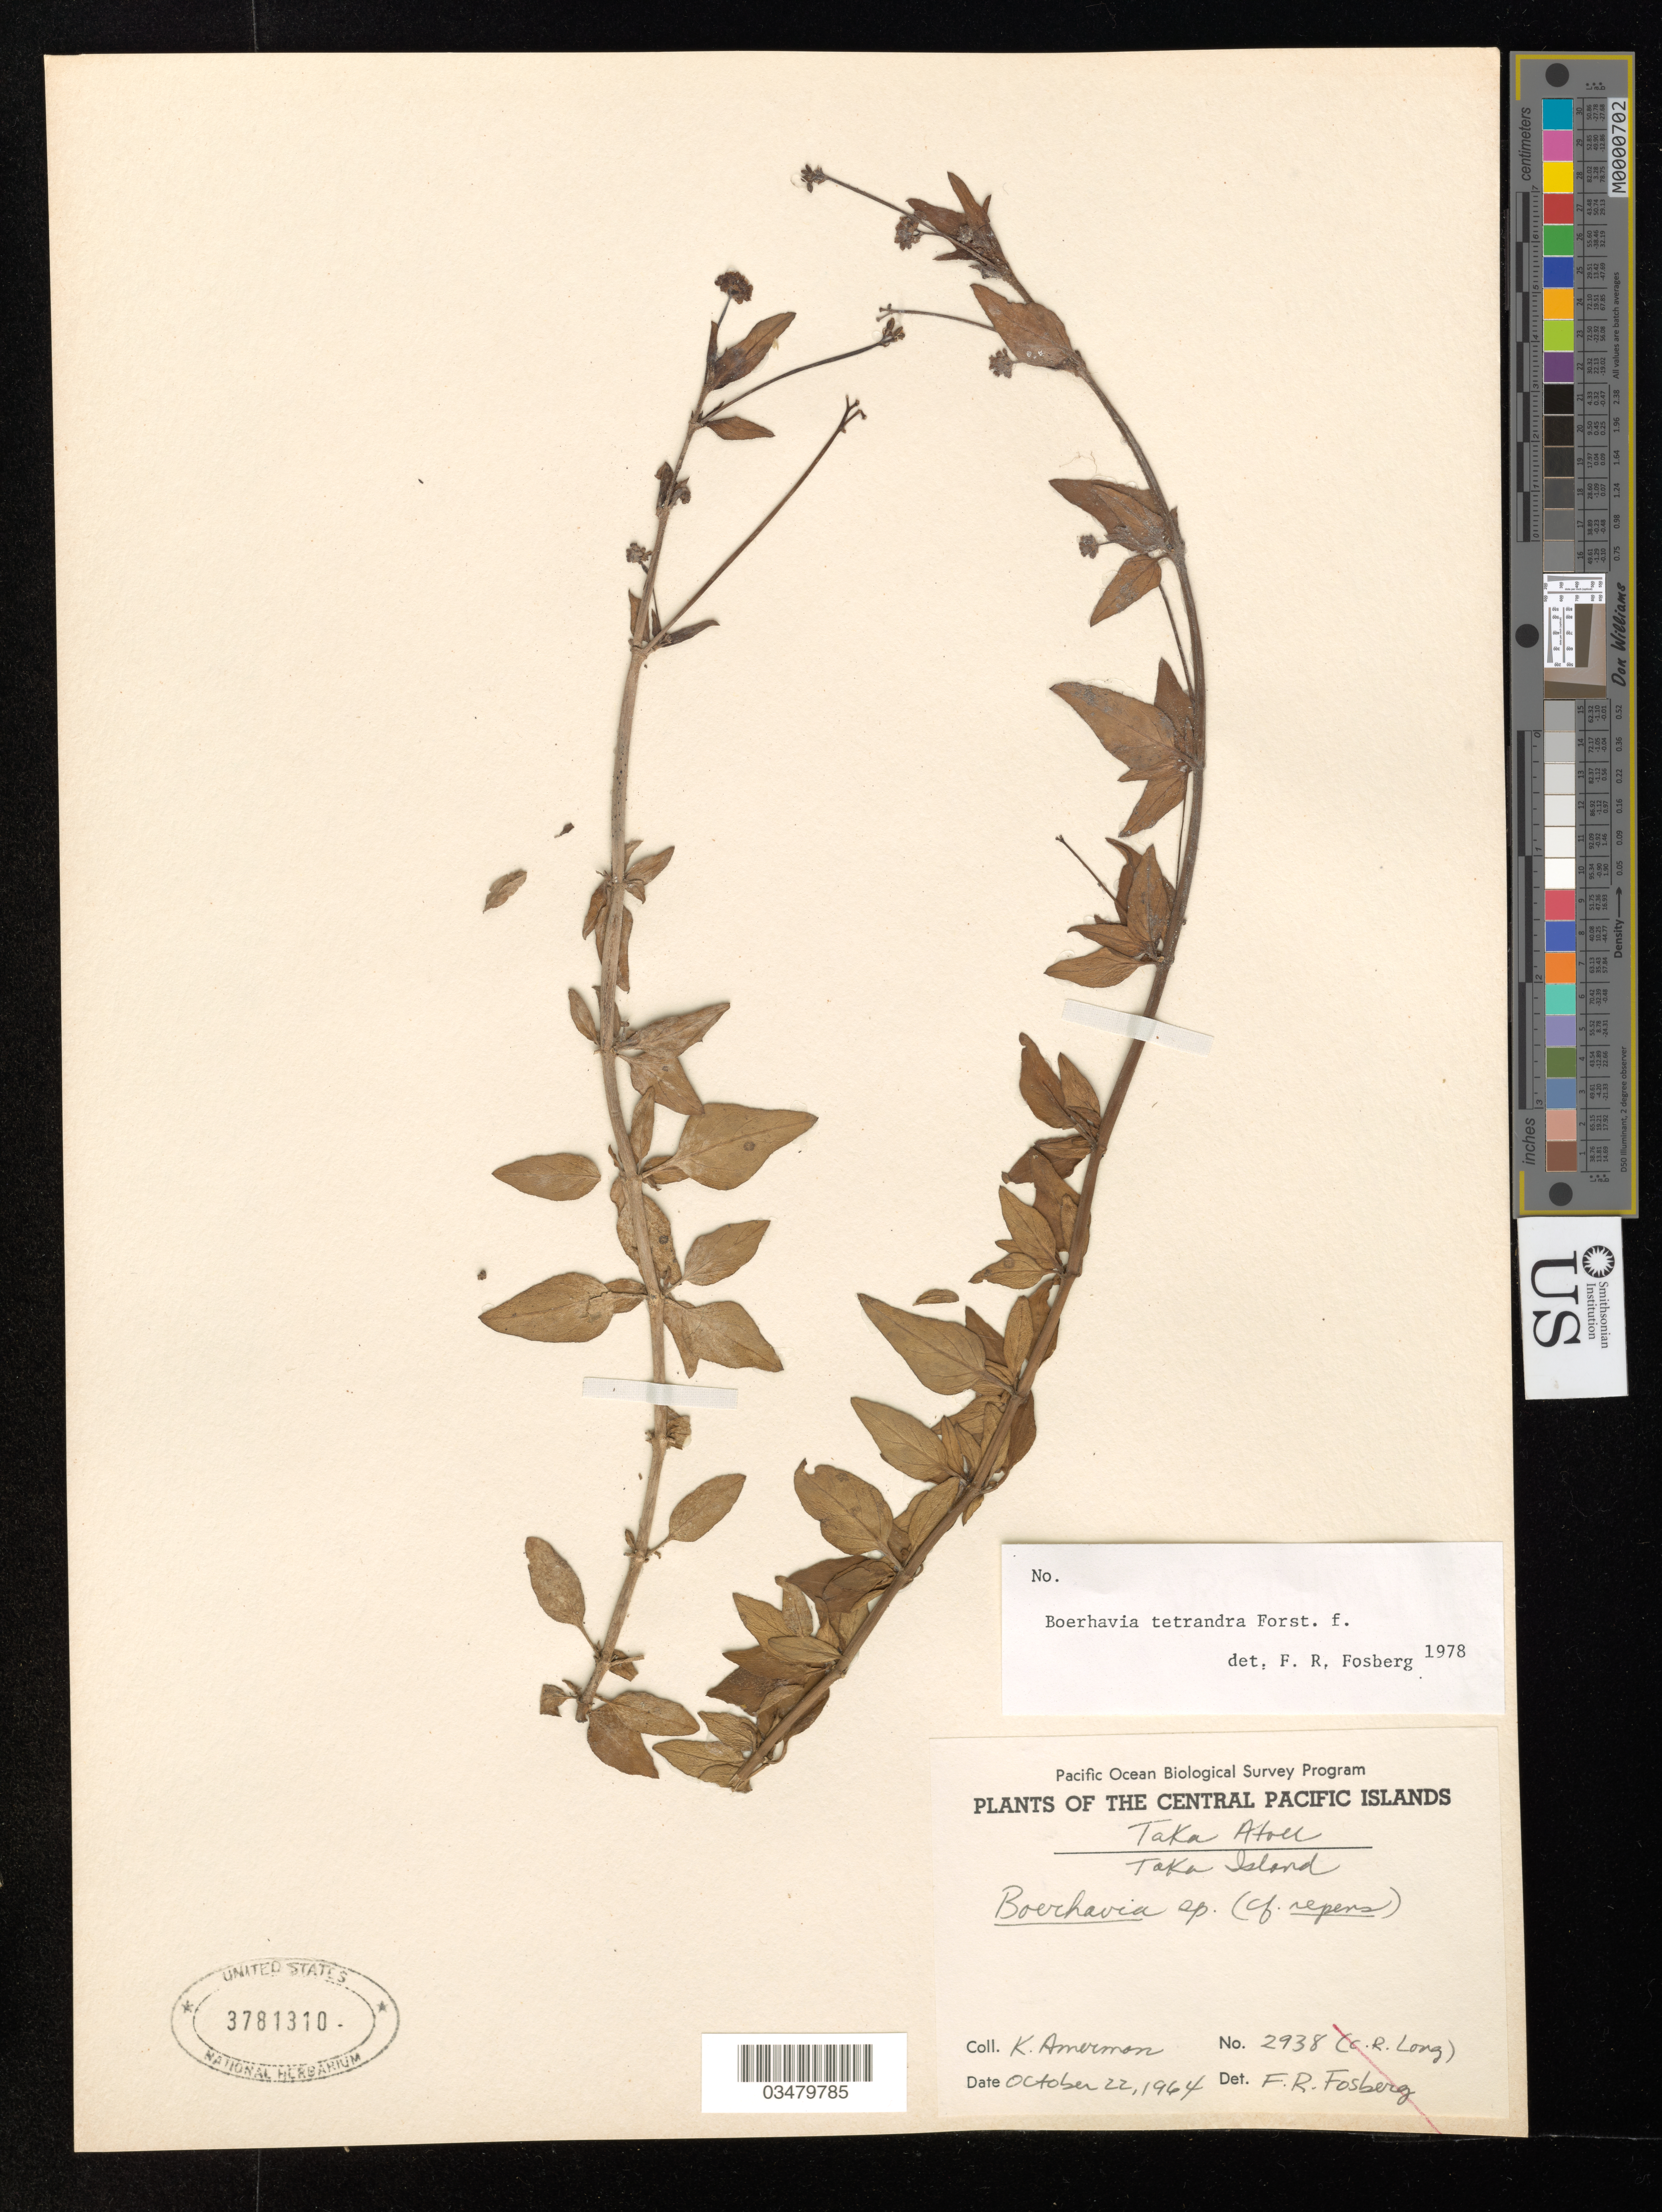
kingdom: Plantae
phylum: Tracheophyta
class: Magnoliopsida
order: Caryophyllales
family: Nyctaginaceae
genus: Boerhavia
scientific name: Boerhavia tetrandra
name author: G. Forst.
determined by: Fosberg, F. R.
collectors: K. Amerman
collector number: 2938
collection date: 1964-10-22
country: Marshall Islands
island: Taka Atoll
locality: Taka Atoll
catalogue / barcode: US 3781310